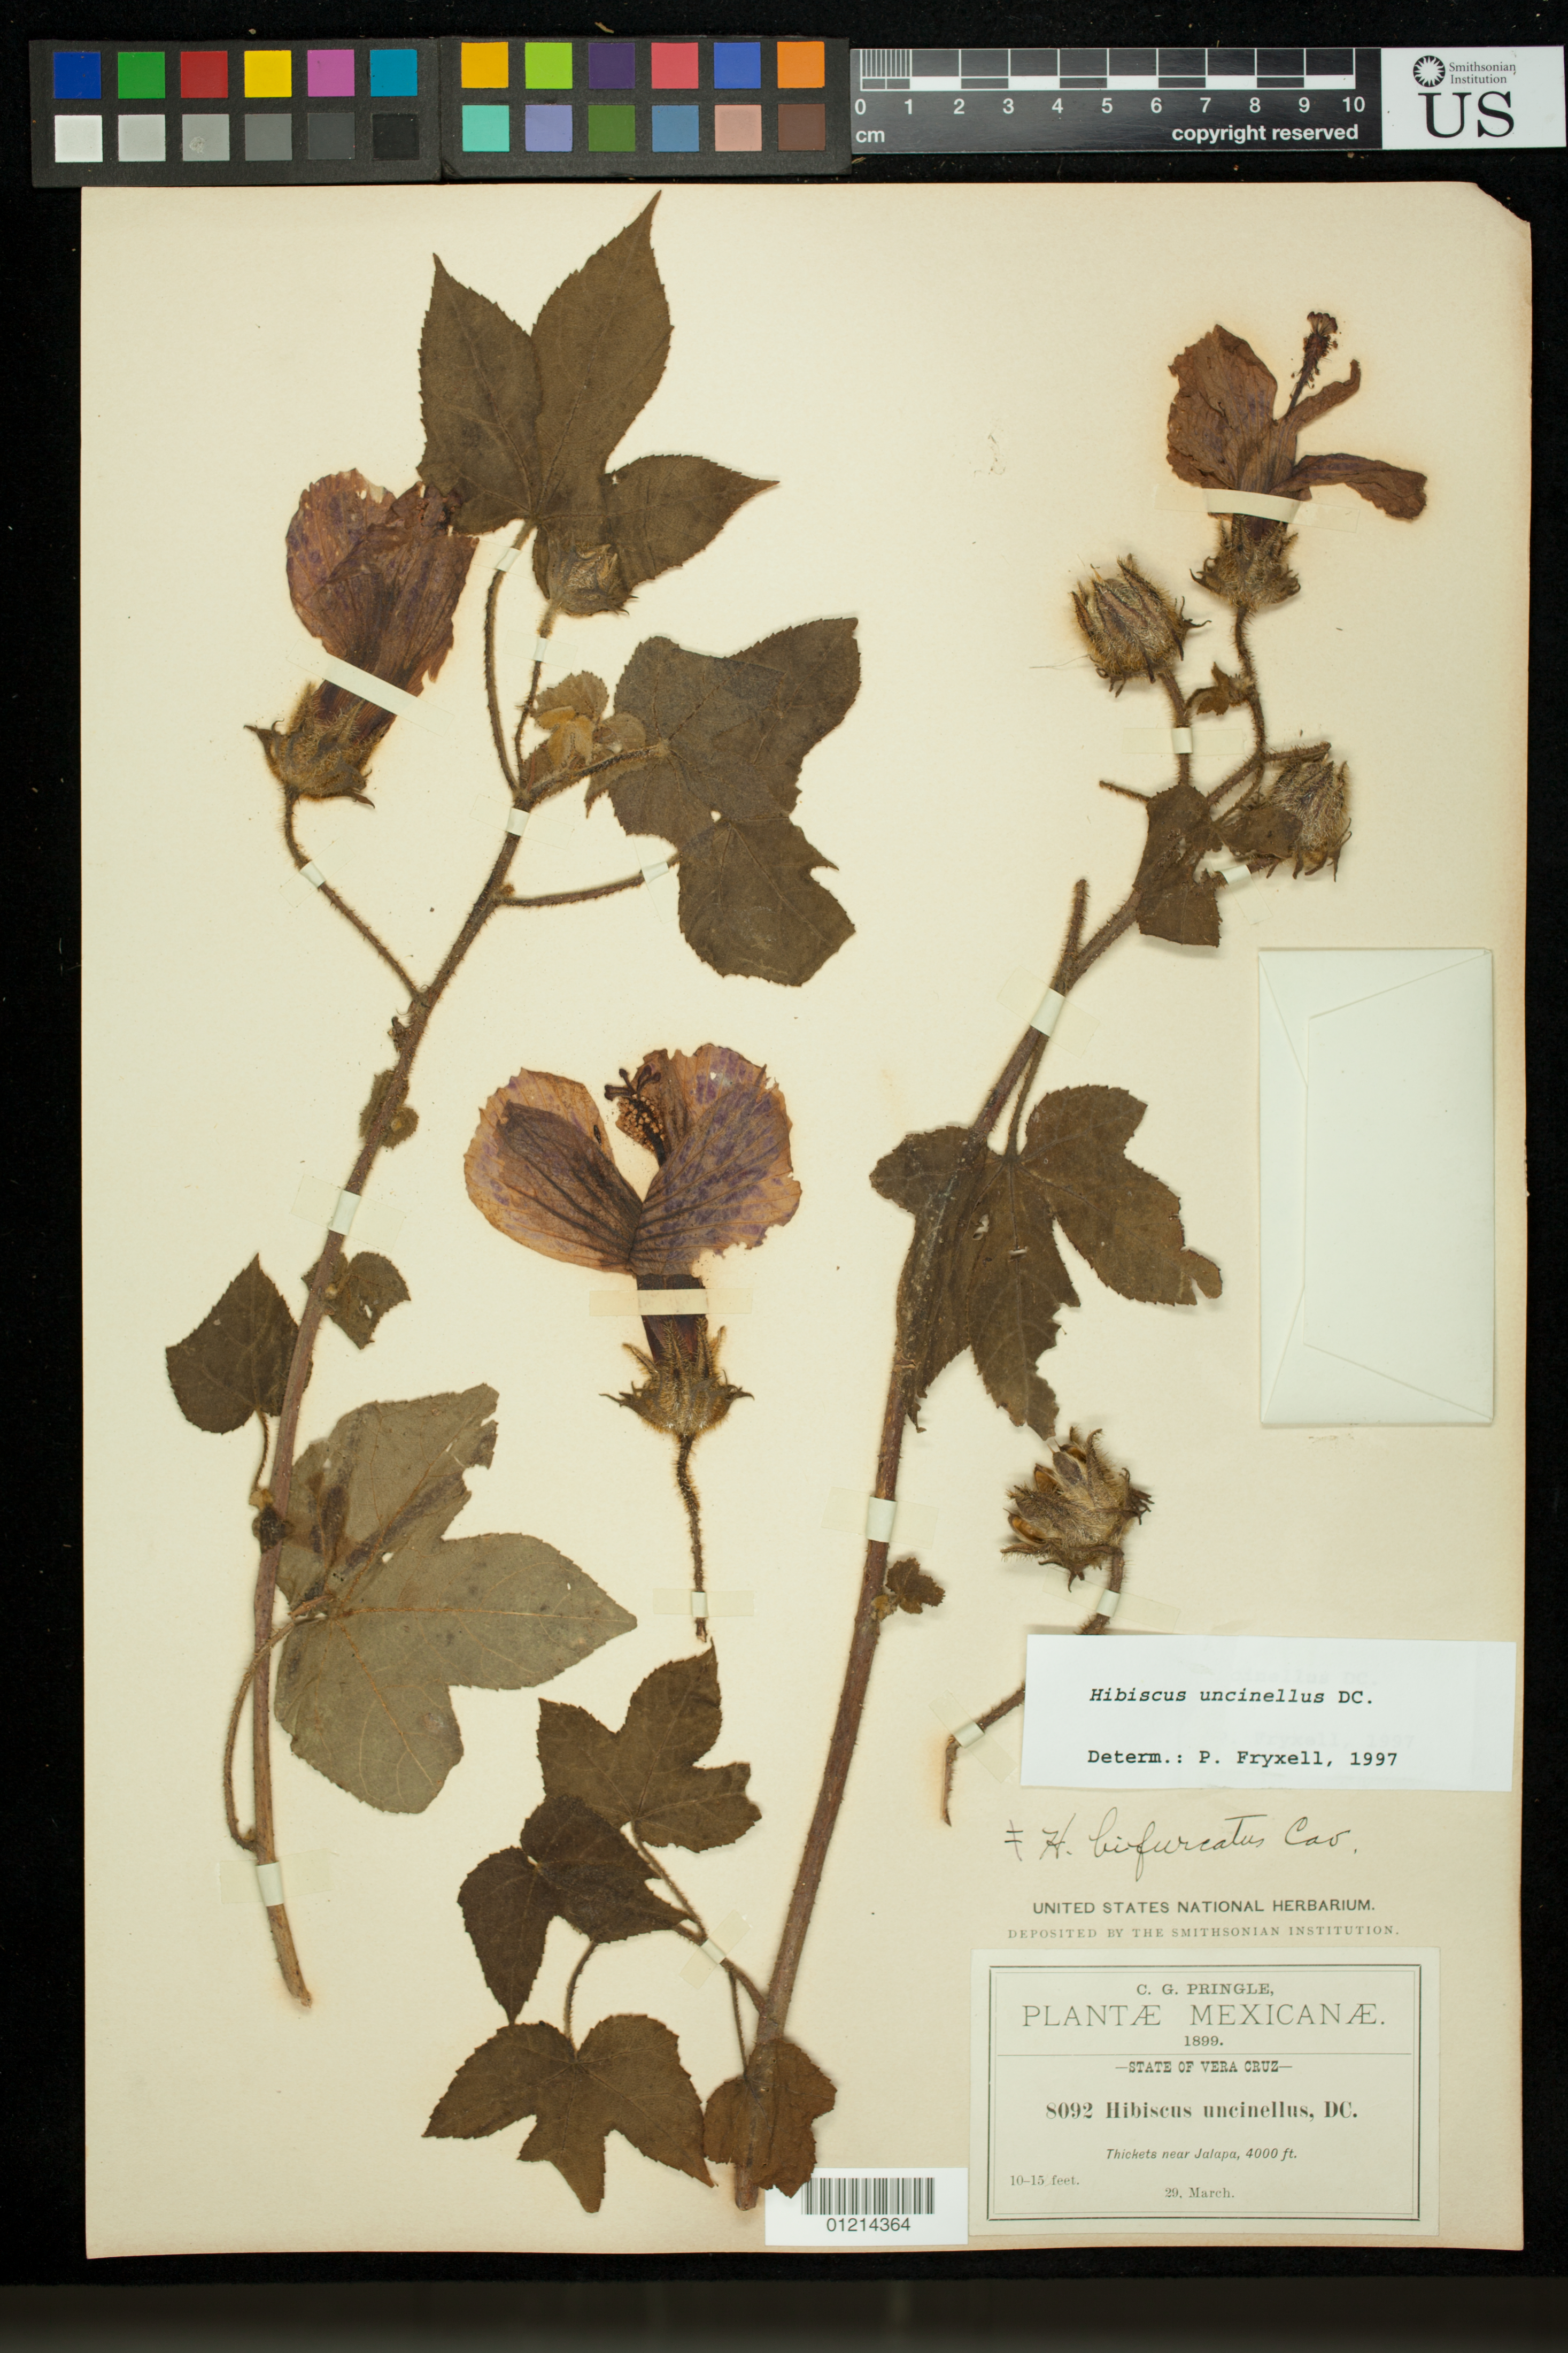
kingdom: Plantae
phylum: Tracheophyta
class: Magnoliopsida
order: Malvales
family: Malvaceae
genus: Sabdariffa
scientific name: Sabdariffa uncinella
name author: (DC.) M.M. Hanes & R.L. Barrett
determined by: Dorr, Laurence J., Curator (BOT), Smithsonian Institution - National Museum of Natural History (UNITED STATES)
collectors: C. G. Pringle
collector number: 8092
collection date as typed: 29 Mar 1899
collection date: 1899-03-29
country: Mexico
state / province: Veracruz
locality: State of Vera Cruz. Thickets near Jalapa.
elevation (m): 1219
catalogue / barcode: US 103090